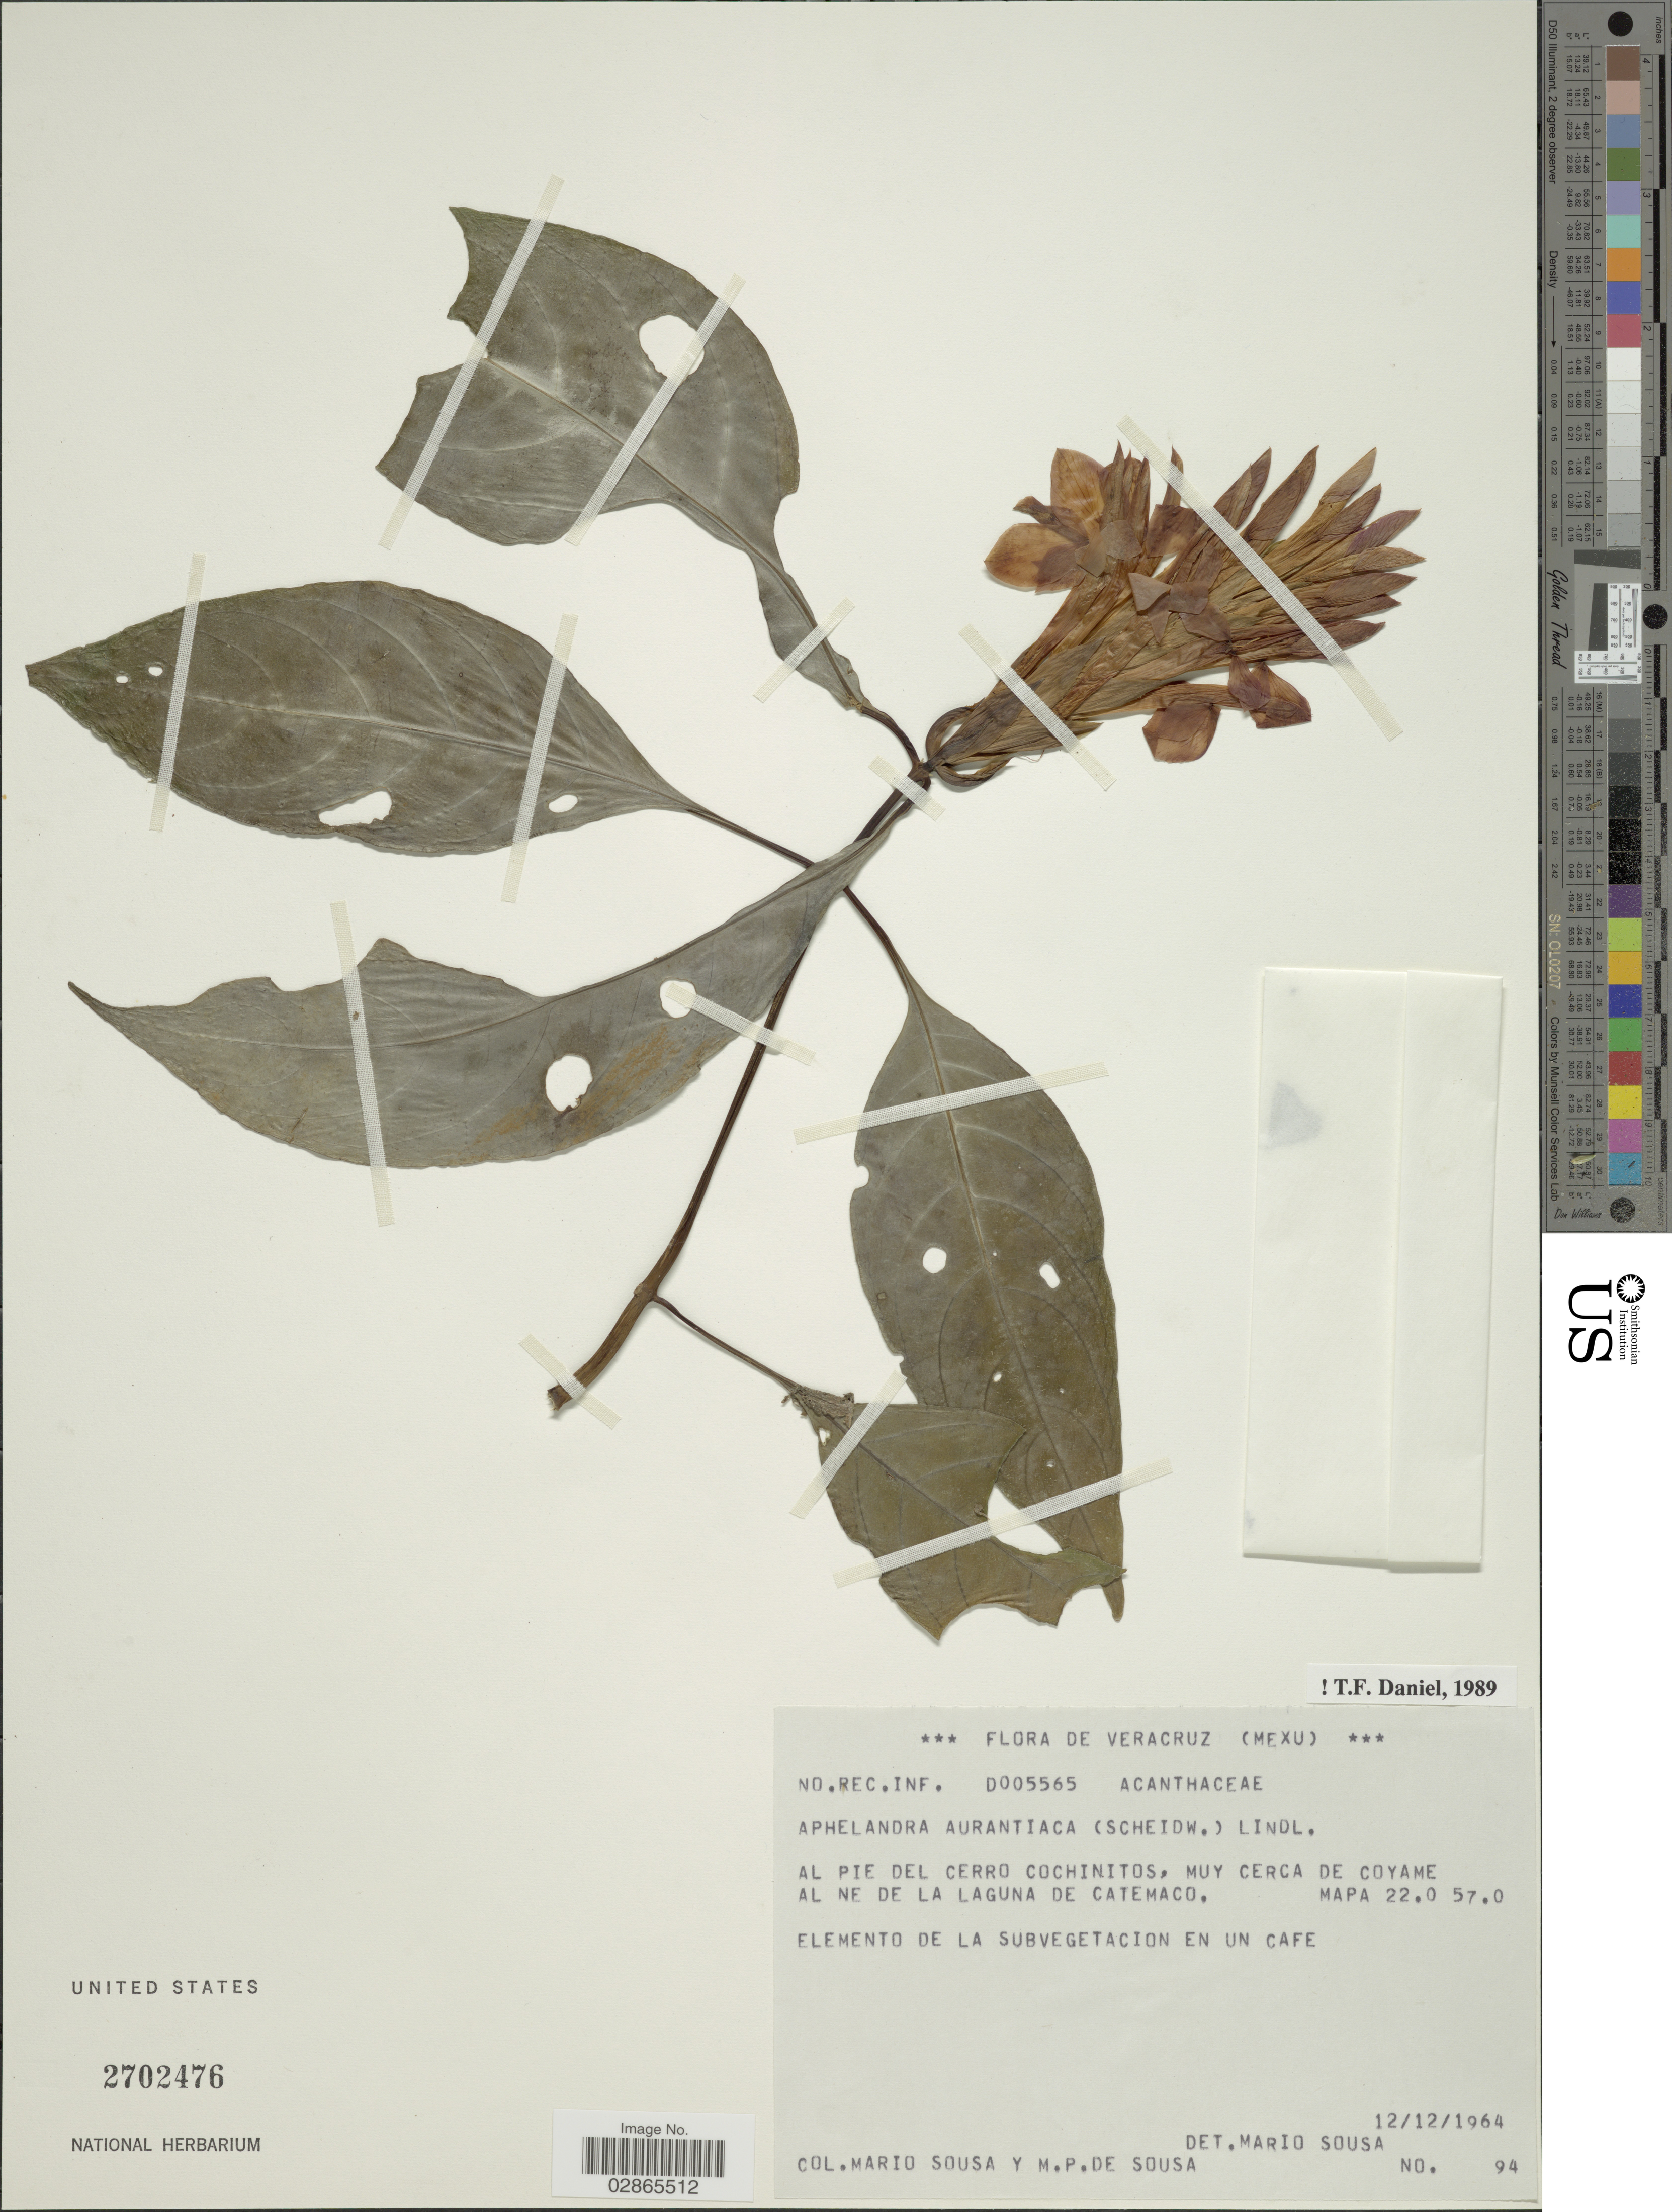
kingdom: Plantae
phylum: Tracheophyta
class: Magnoliopsida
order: Lamiales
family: Acanthaceae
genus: Aphelandra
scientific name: Aphelandra aurantiaca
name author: (Scheidw.) Lindl.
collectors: M. Sousa S. & M. Pena de Sousa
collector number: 94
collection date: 1964-12-12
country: Mexico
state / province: Veracruz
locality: Veracruz. Al Pie Del Cerro cochinitos, muy cerca de Coyame al NE de La Laguna de Catemaco. Mapa 22.0 57.0.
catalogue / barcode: US 2702476